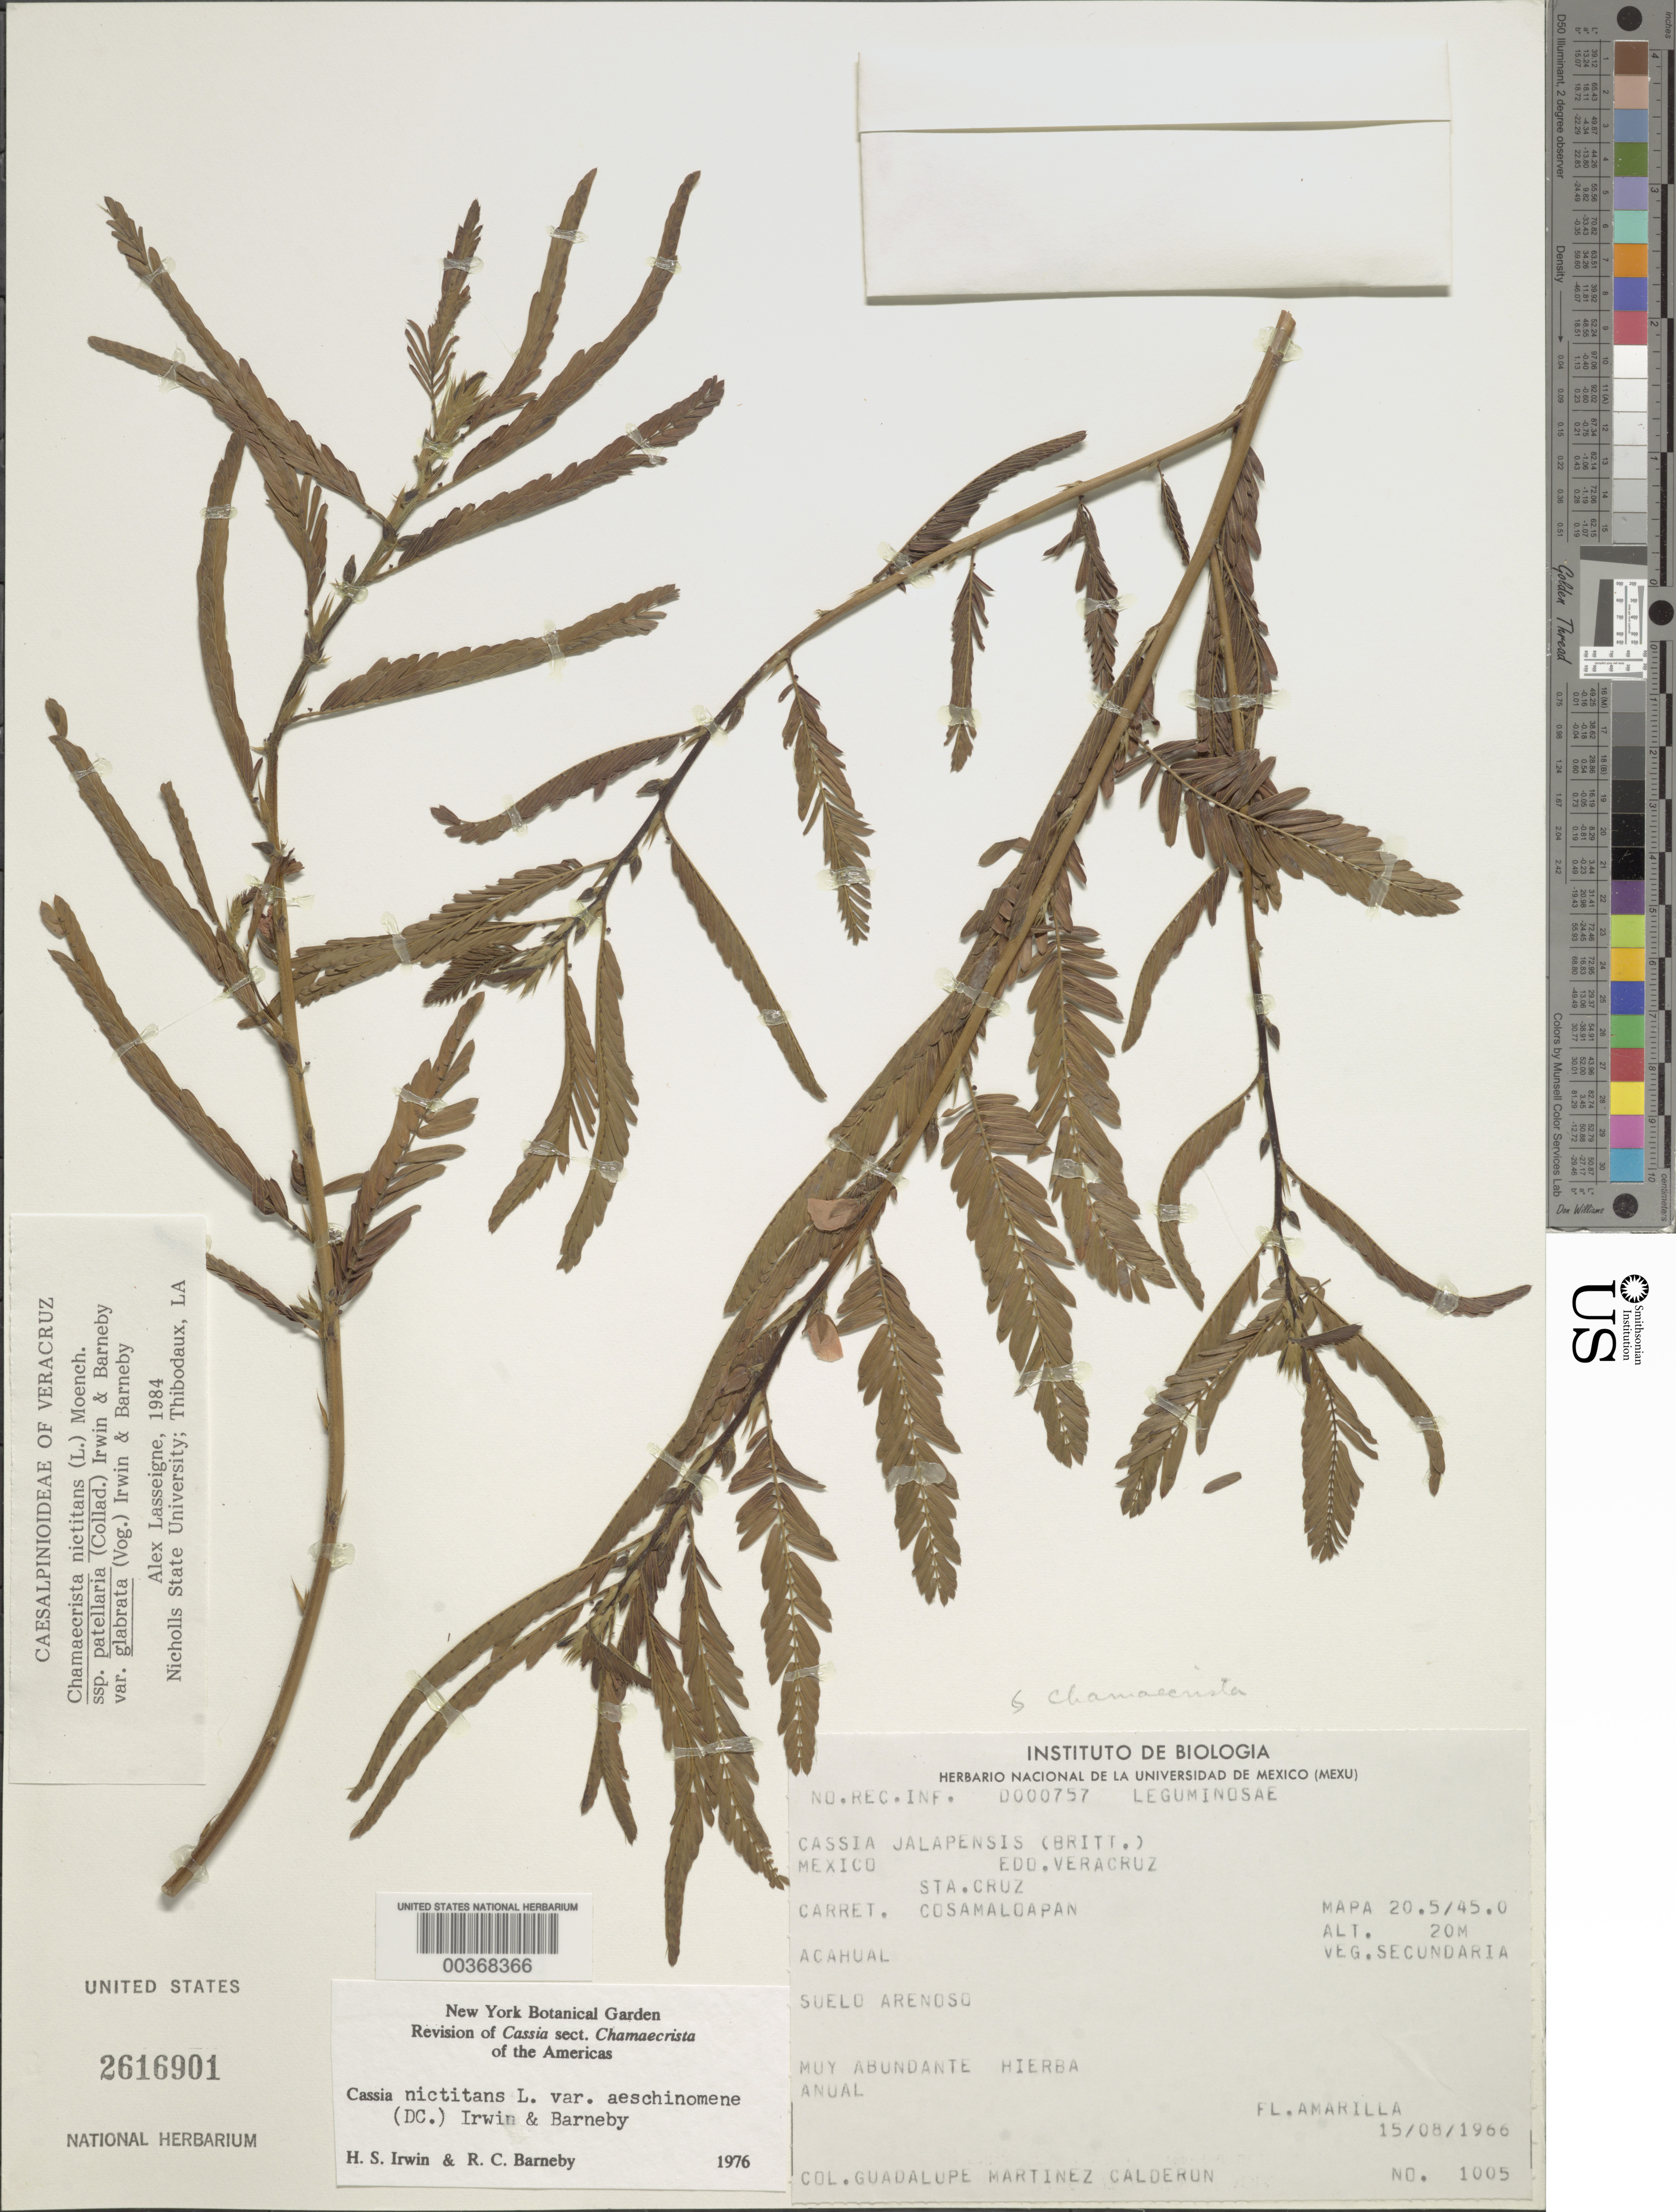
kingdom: Plantae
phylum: Tracheophyta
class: Magnoliopsida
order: Fabales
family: Fabaceae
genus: Chamaecrista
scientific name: Chamaecrista nictitans var. glabrata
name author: (Vogel) H.S. Irwin & Barneby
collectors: G. Martínez Calderón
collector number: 1005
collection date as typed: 15 Aug 1966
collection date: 1966-08-15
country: Mexico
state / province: Veracruz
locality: Sta. cruz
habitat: Suelo arenoso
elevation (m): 20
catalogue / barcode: US 2616901